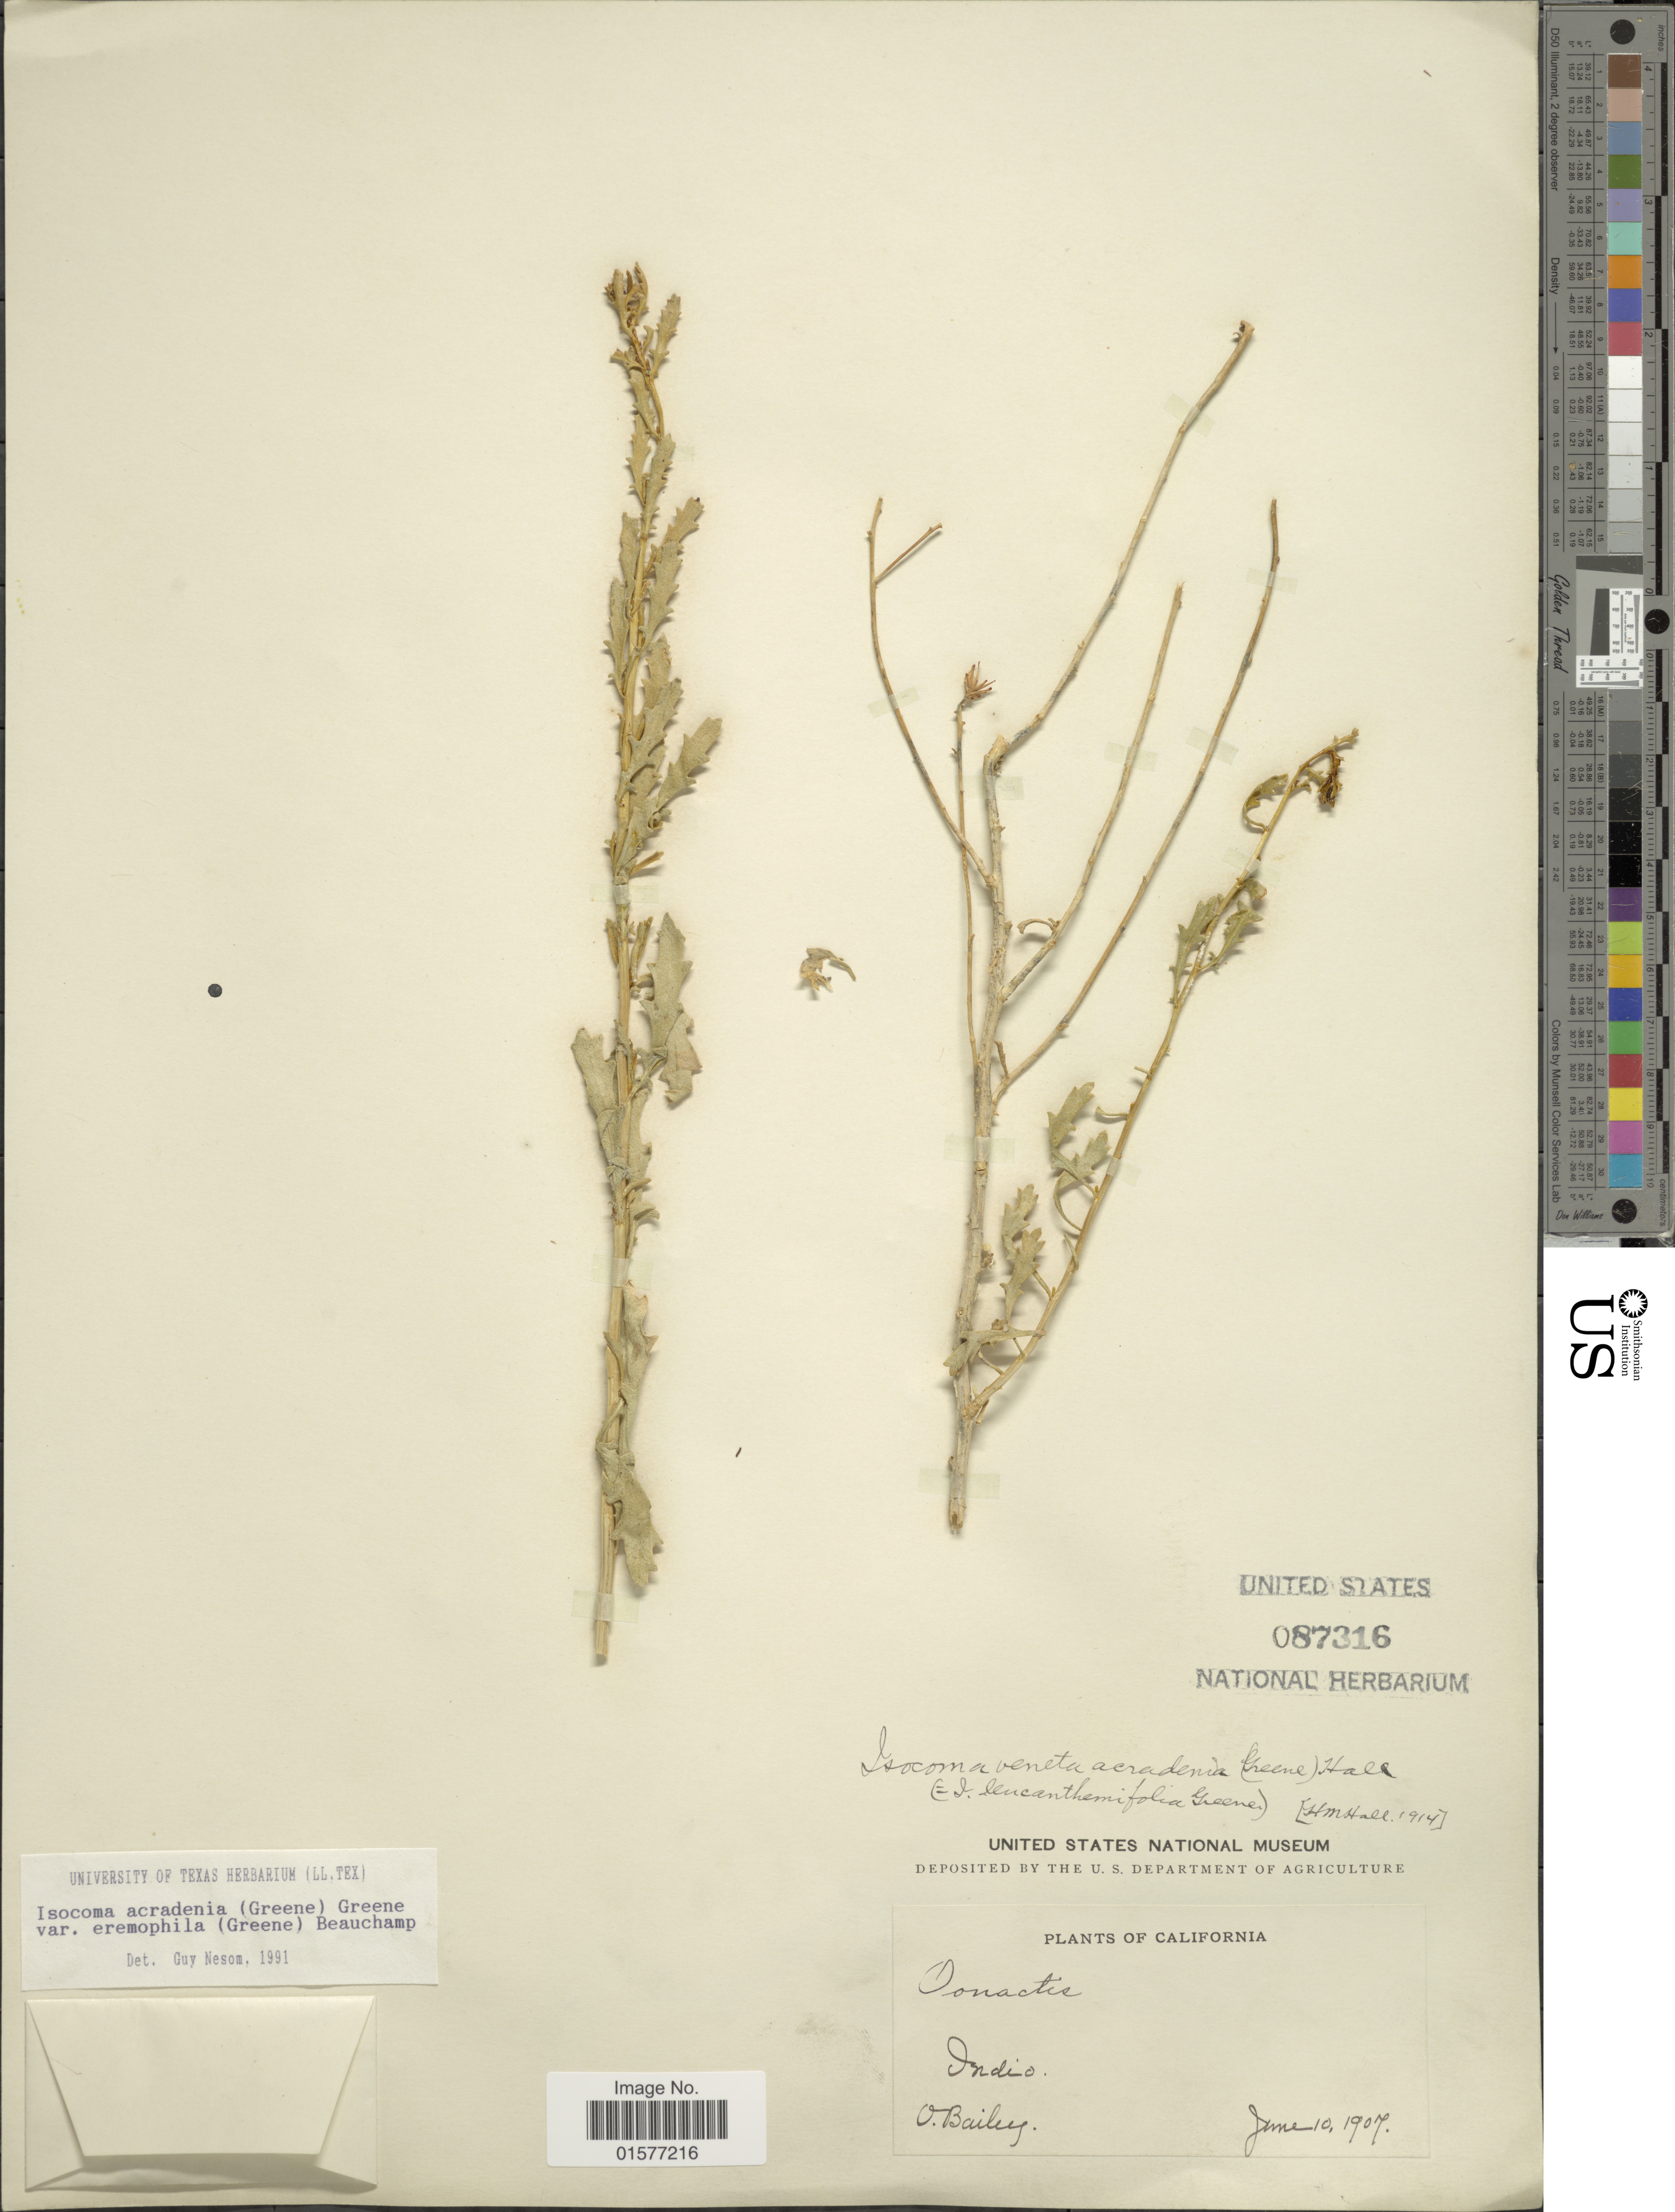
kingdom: Plantae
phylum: Tracheophyta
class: Magnoliopsida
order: Asterales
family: Asteraceae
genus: Isocoma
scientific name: Isocoma acradenia var. eremophila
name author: (S.W. Greene) G.L. Nesom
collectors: V. L. Bailey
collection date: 1907-06-09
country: United States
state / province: California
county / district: Riverside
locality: Indio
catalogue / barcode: US 87316